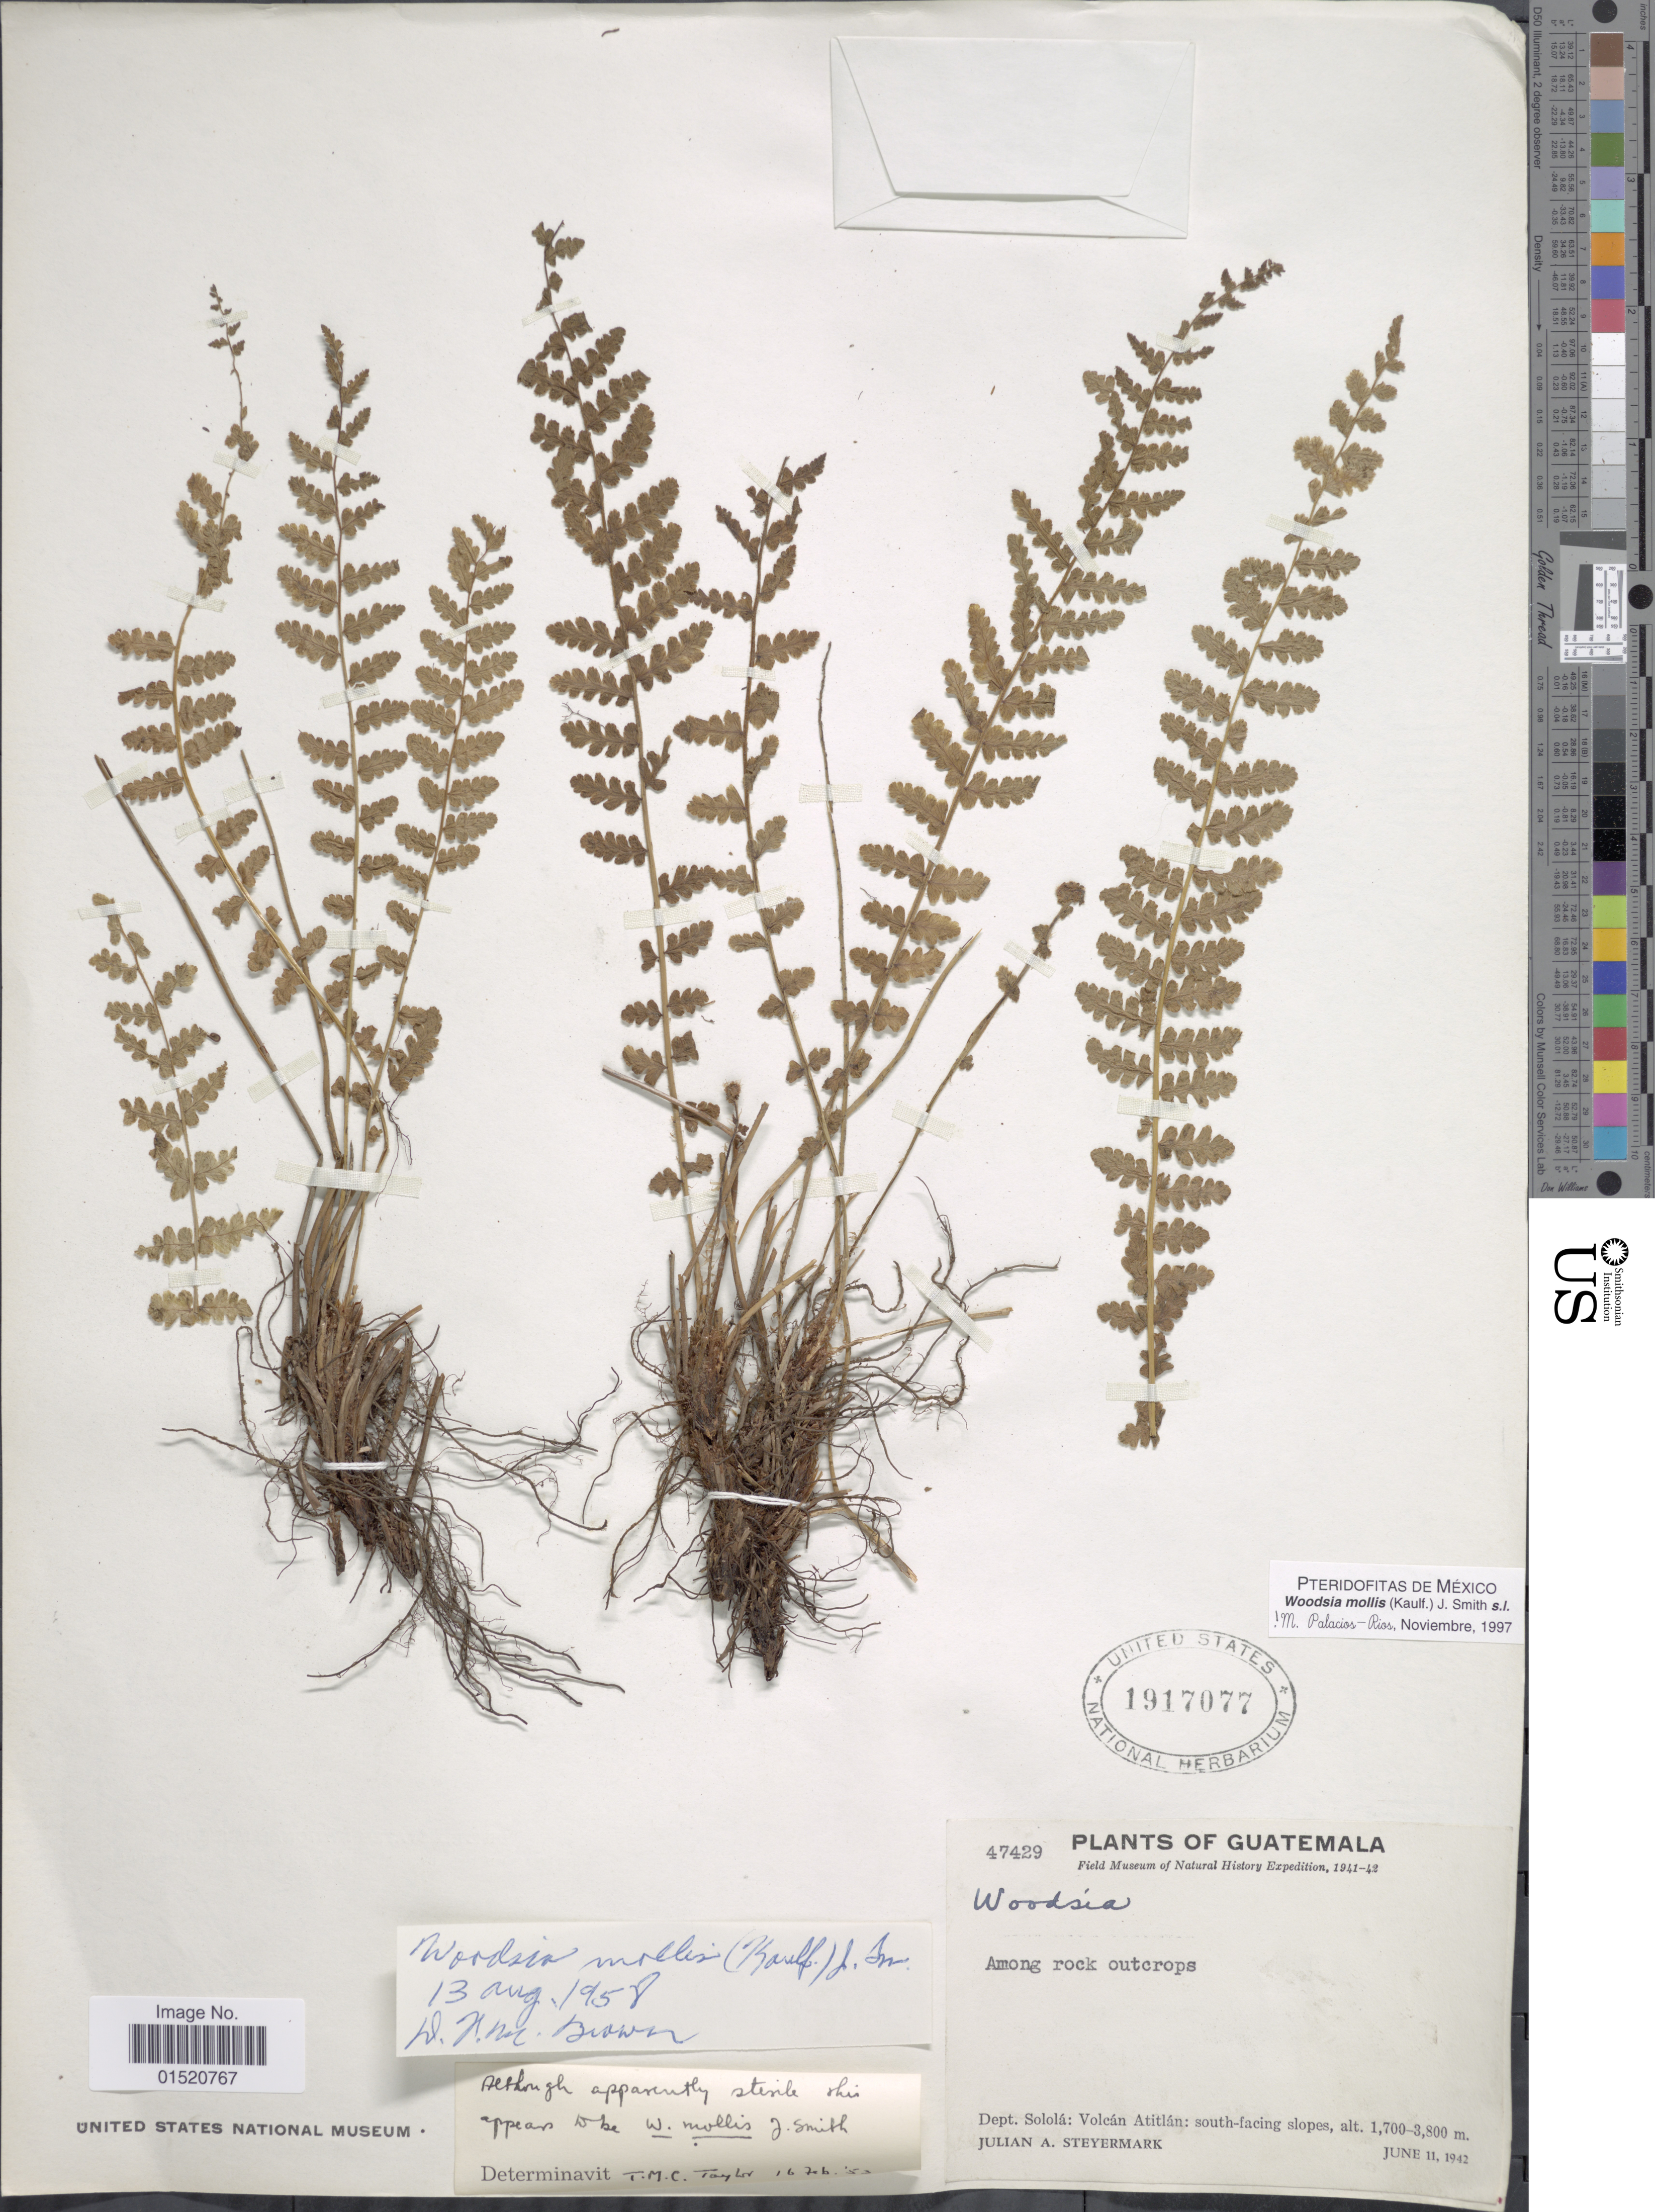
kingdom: Plantae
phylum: Tracheophyta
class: Polypodiopsida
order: Polypodiales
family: Woodsiaceae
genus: Woodsia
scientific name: Woodsia mollis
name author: (Kaulf.) J. Sm.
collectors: J. Steyermark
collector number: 47429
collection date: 1942-06-11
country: Guatemala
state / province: Sololá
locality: Dept. Sololá: Volcán Atitlán: south-facing slopes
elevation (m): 1700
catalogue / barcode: US 1917077